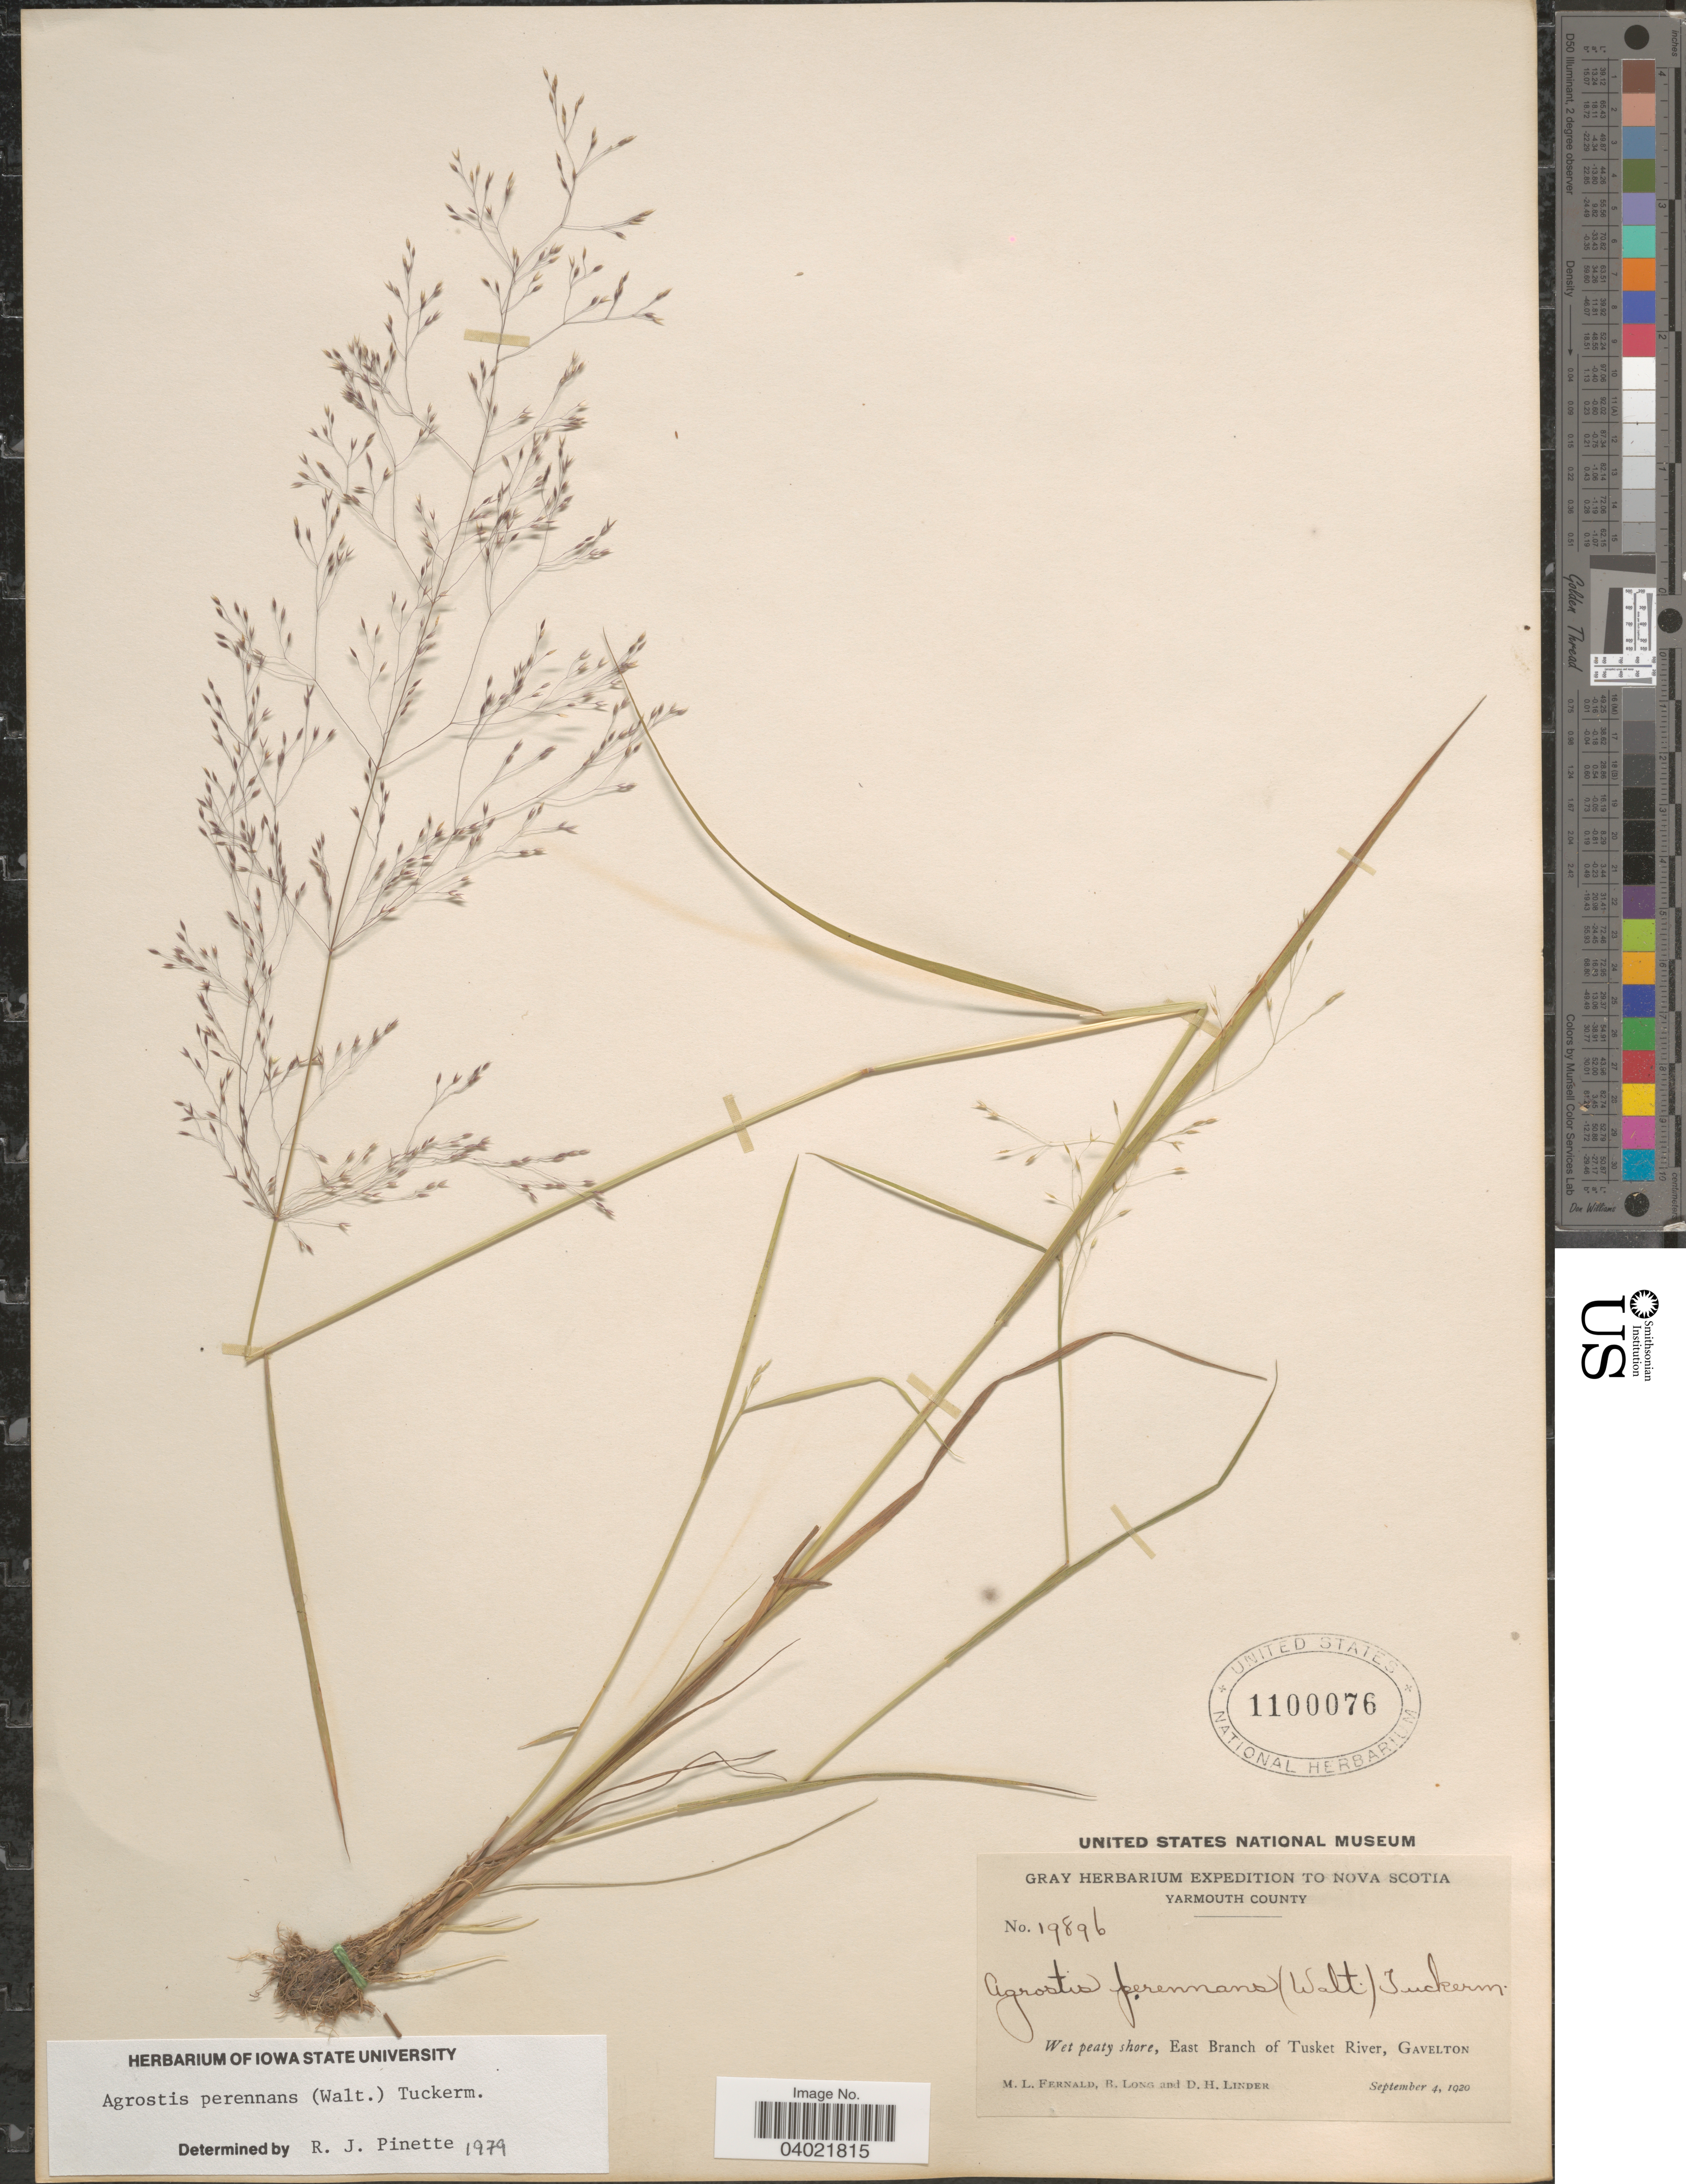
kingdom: Plantae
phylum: Tracheophyta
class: Liliopsida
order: Poales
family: Poaceae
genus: Agrostis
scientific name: Agrostis perennans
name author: (Walter) Tuck.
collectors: M. L. Fernald, B. Long & D. Linder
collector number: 19896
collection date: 1920-09-04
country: Canada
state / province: Nova Scotia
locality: Yarmouth County. East Branch of Tusket River, Gavelton.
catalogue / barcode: US 1100076